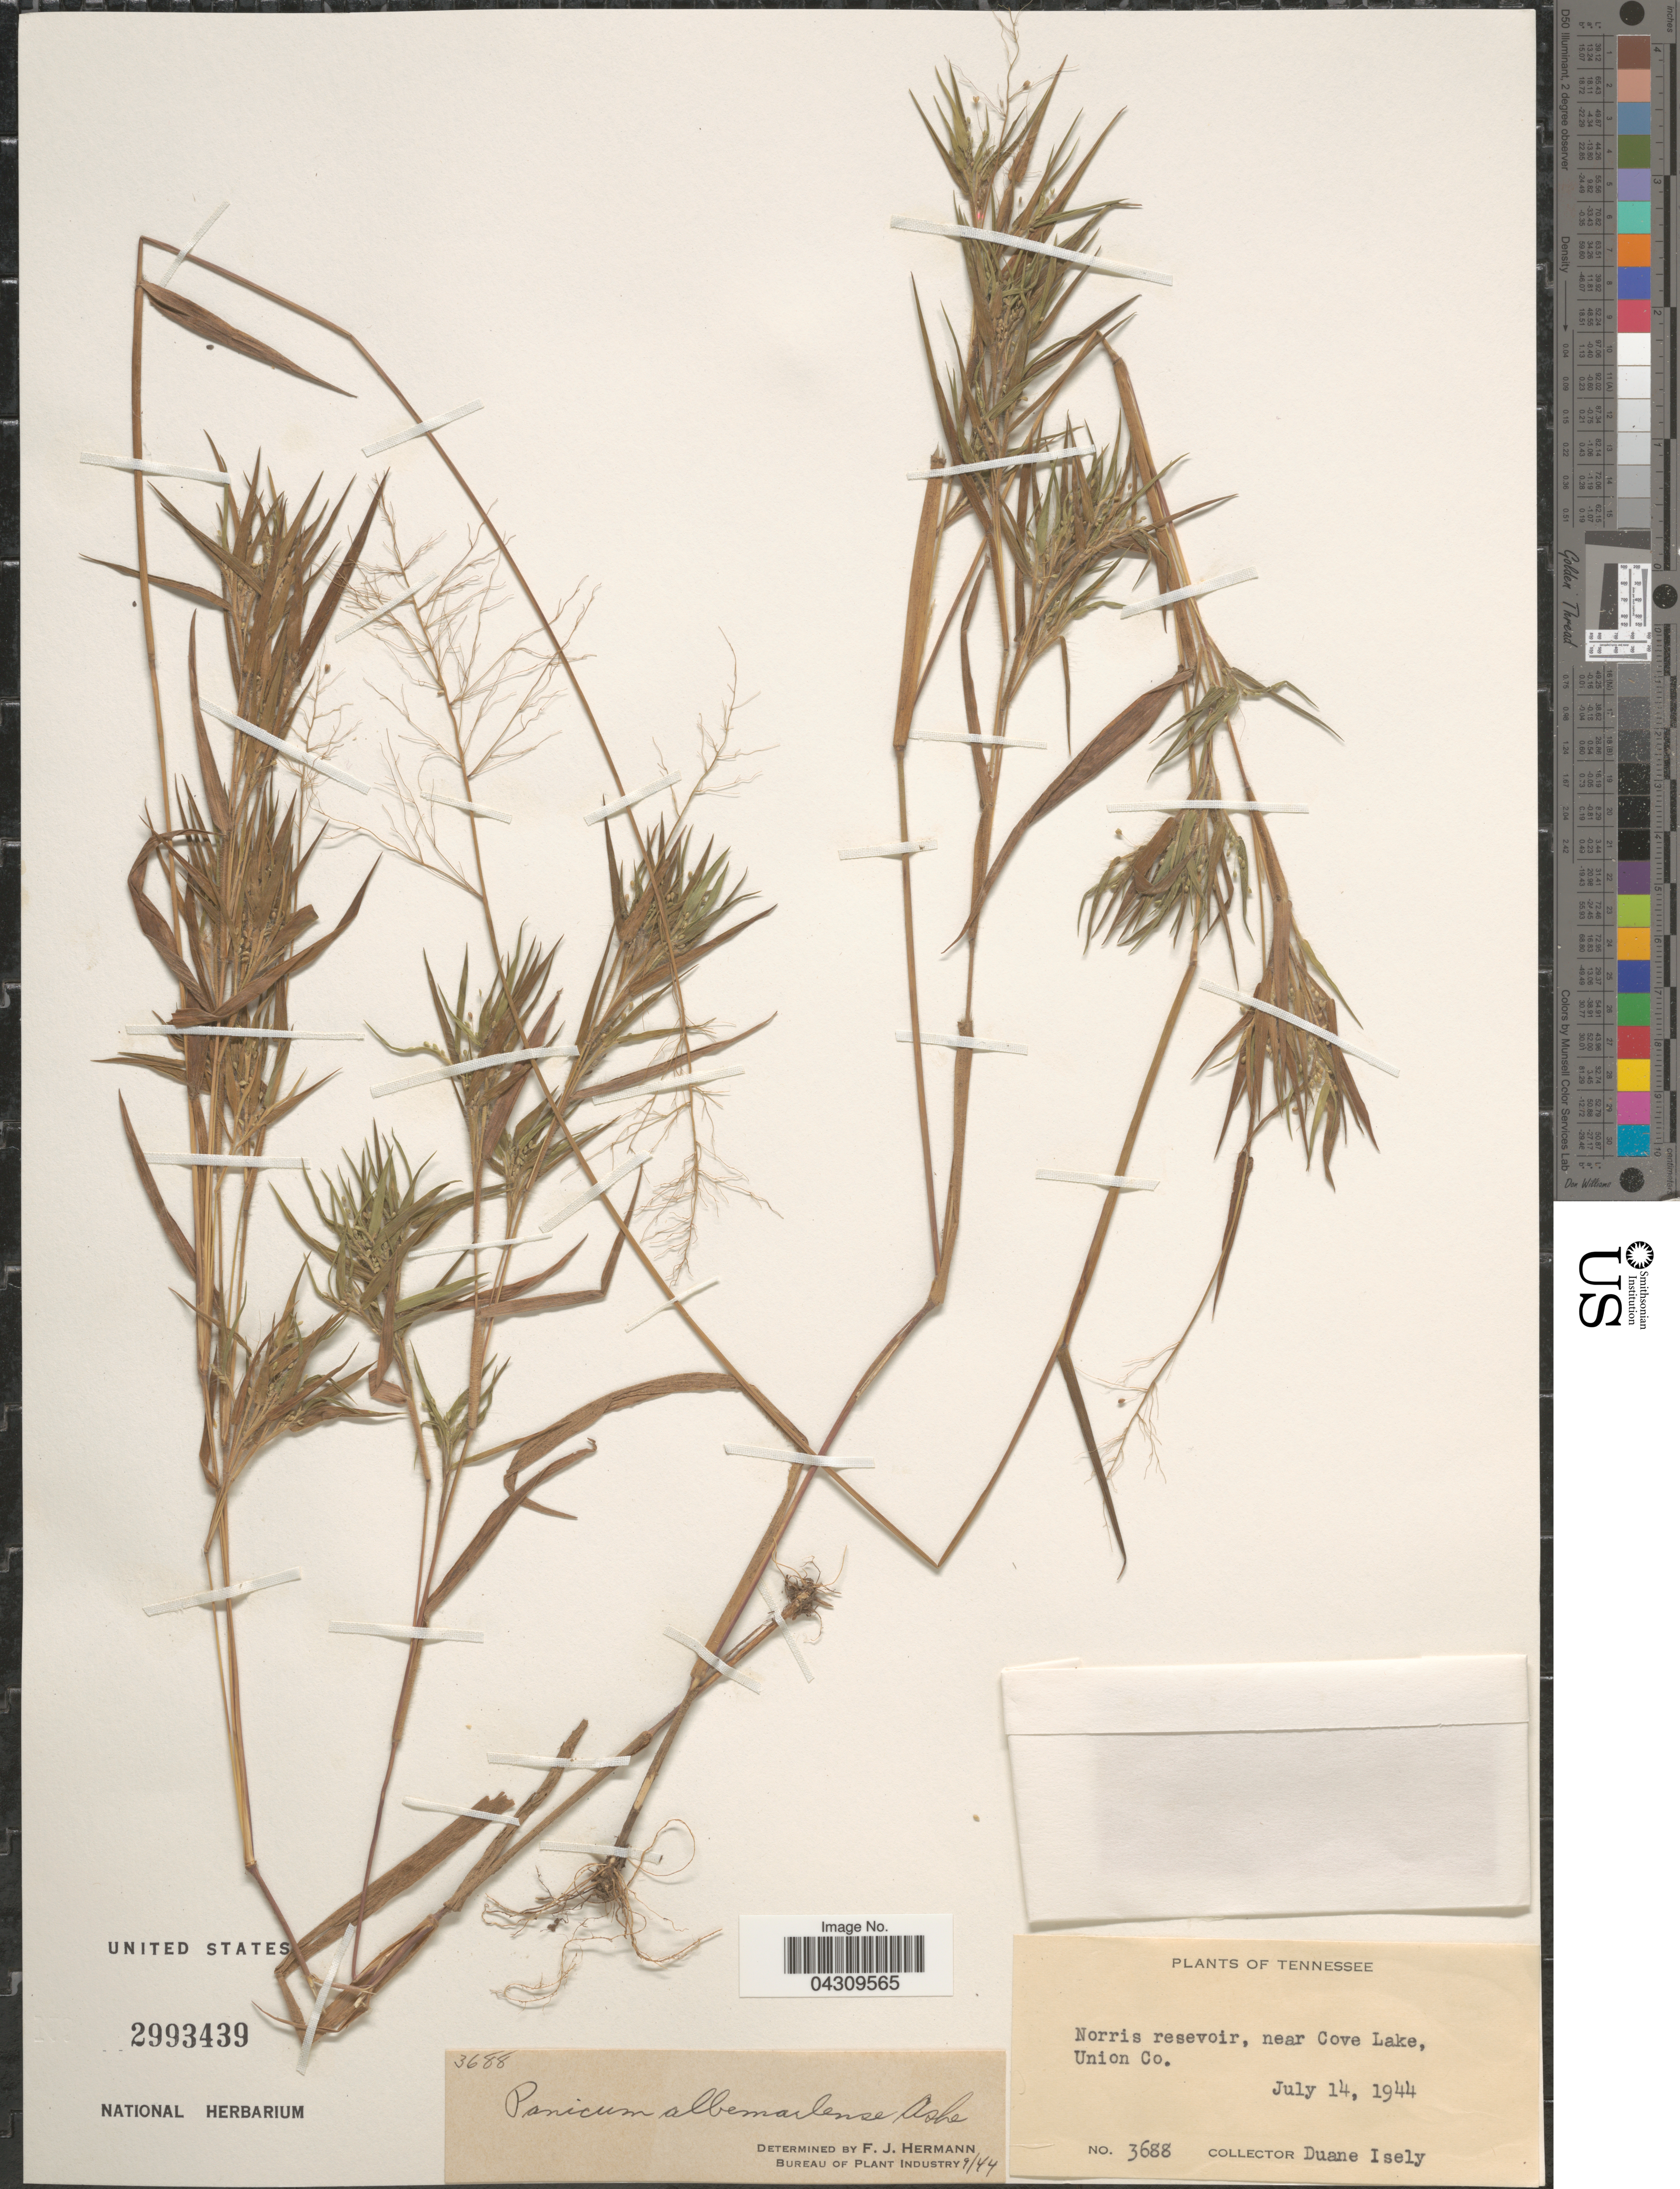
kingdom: Plantae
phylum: Tracheophyta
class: Liliopsida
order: Poales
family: Poaceae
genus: Dichanthelium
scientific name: Dichanthelium acuminatum var. acuminatum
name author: (Sw.) Gould & C.A. Clark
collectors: D. Isely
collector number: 3688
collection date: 1944-07-14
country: United States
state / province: Tennessee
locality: Norris reservoir, near Cove Lake, Union Co.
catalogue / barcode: US 2993439